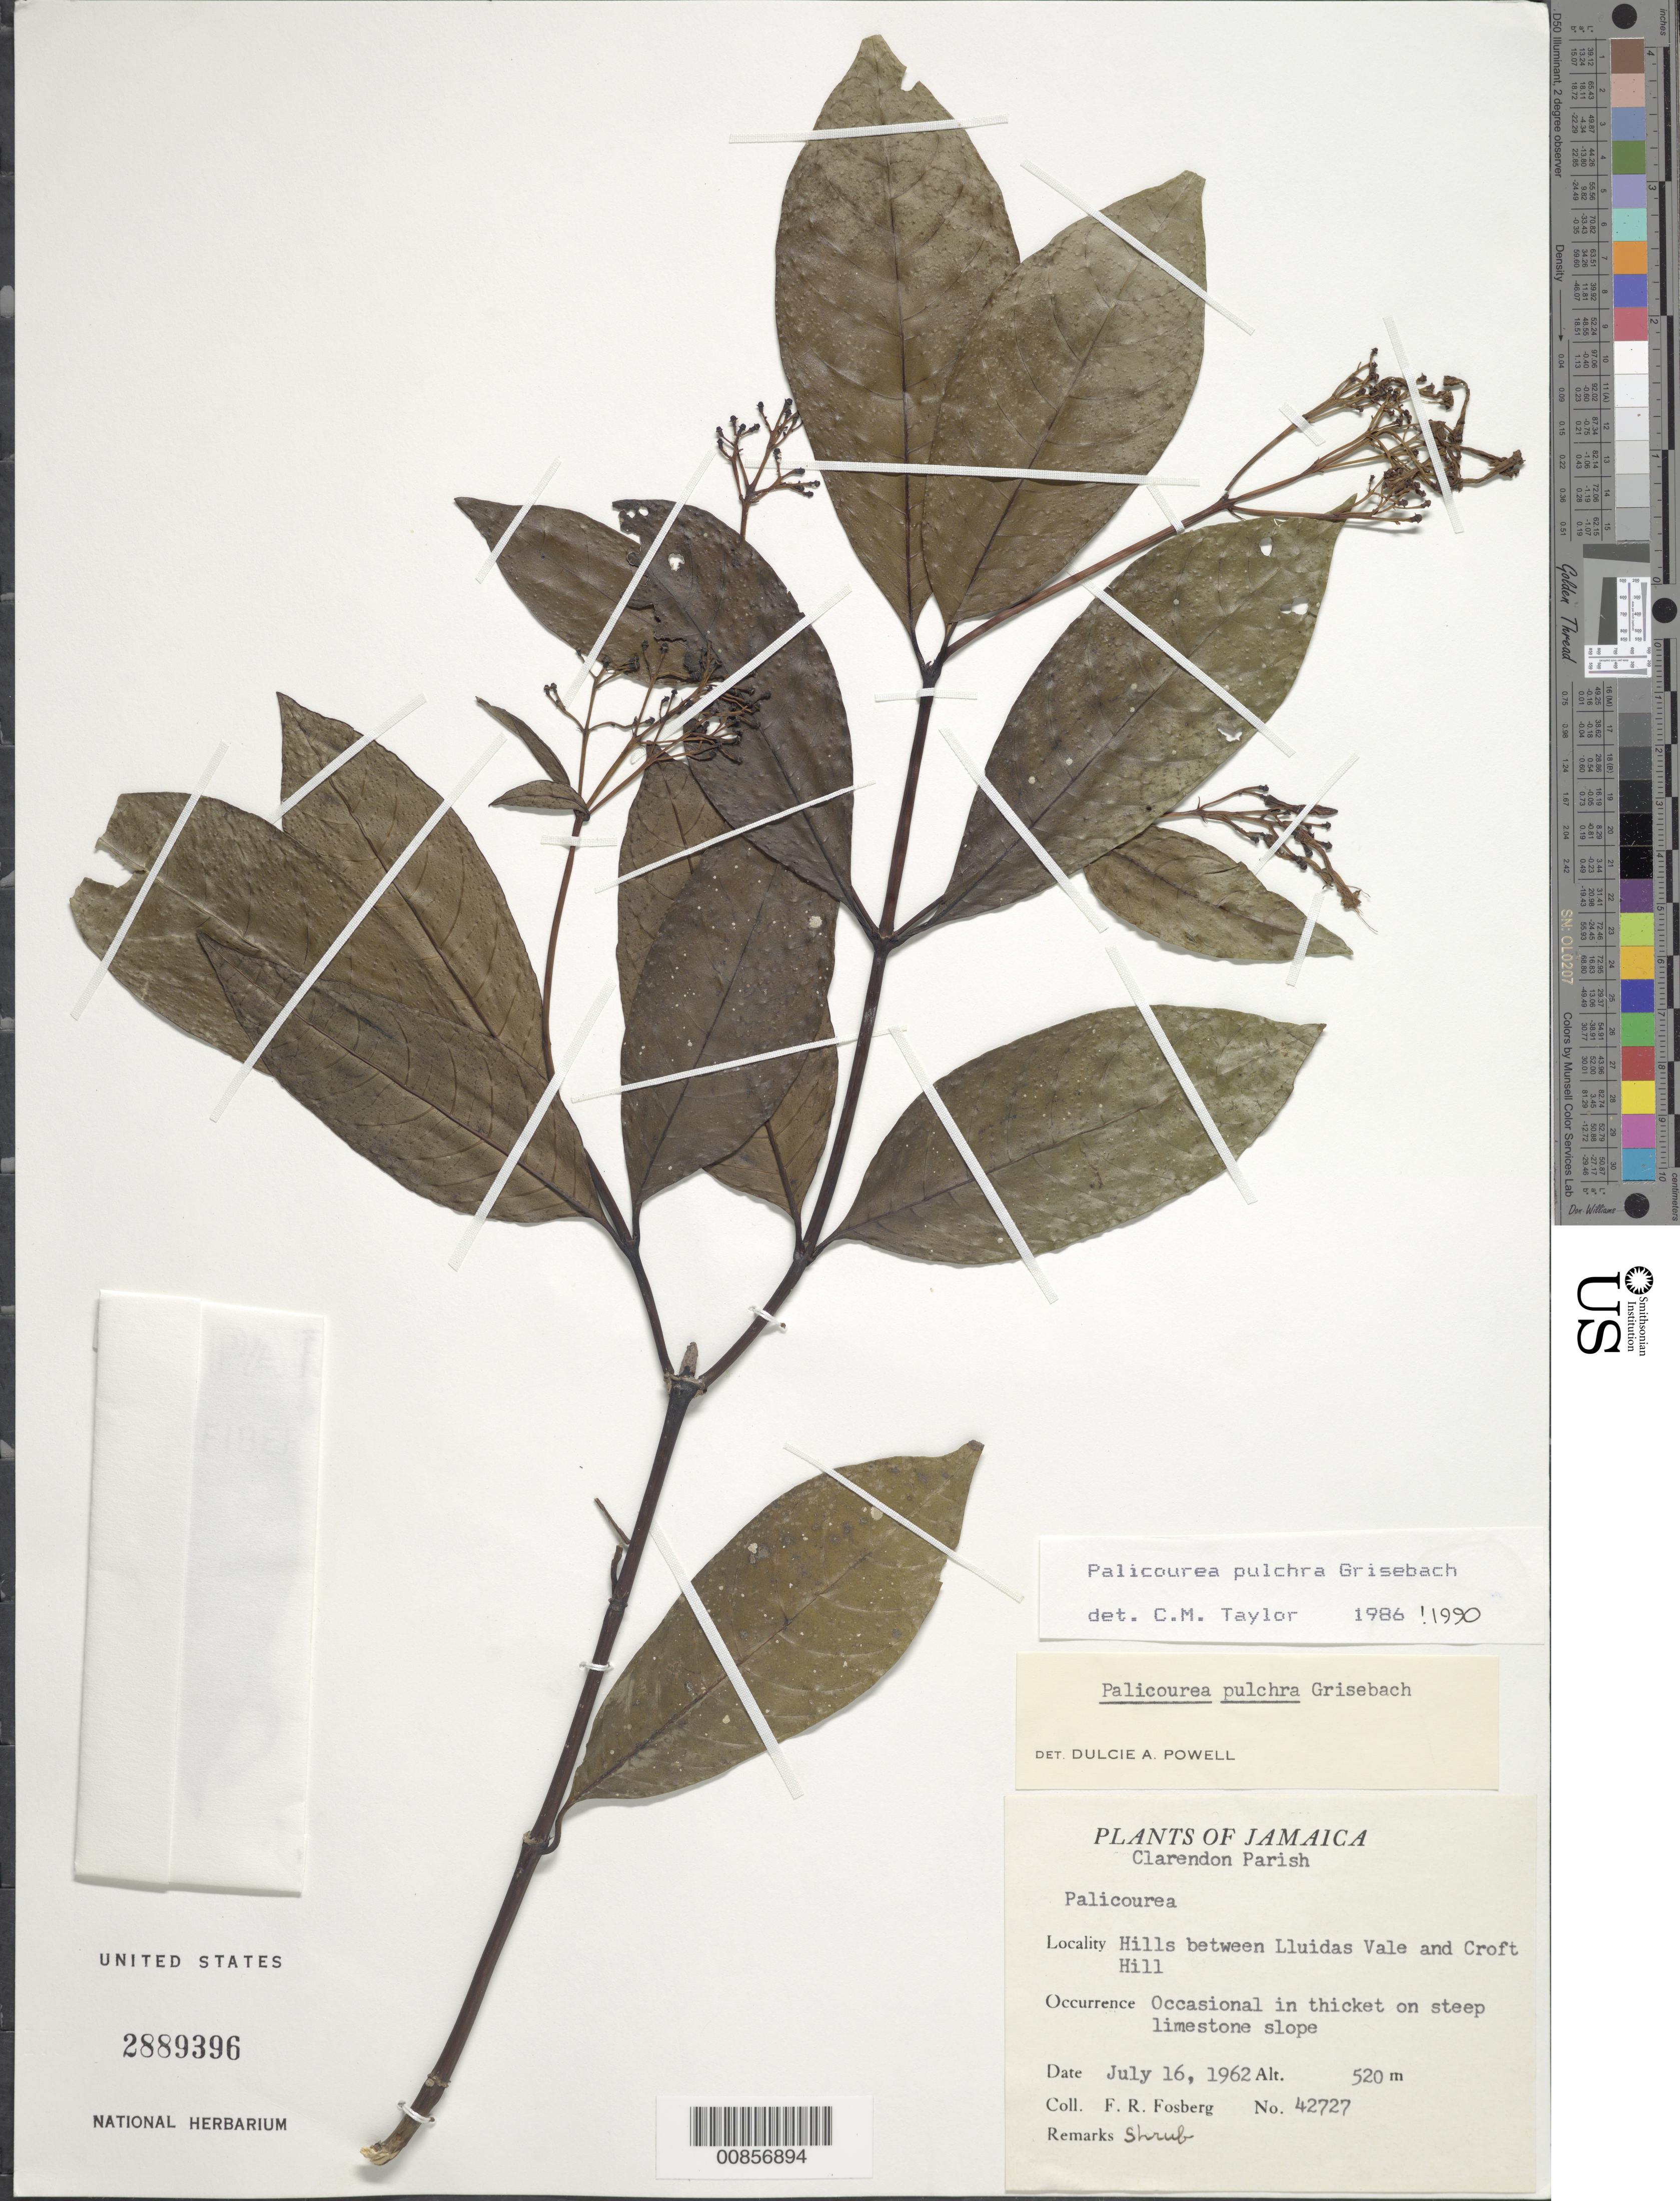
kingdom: Plantae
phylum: Tracheophyta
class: Magnoliopsida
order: Gentianales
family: Rubiaceae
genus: Palicourea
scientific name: Palicourea pulchra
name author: Griseb.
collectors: F. R. Fosberg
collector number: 42727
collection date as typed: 16 Jul 1962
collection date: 1962-07-16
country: Jamaica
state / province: Clarendon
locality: fHills between Lluidas Vale and Croft Hill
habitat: In thicket on steep limestone slope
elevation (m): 520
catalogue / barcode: US 2889396